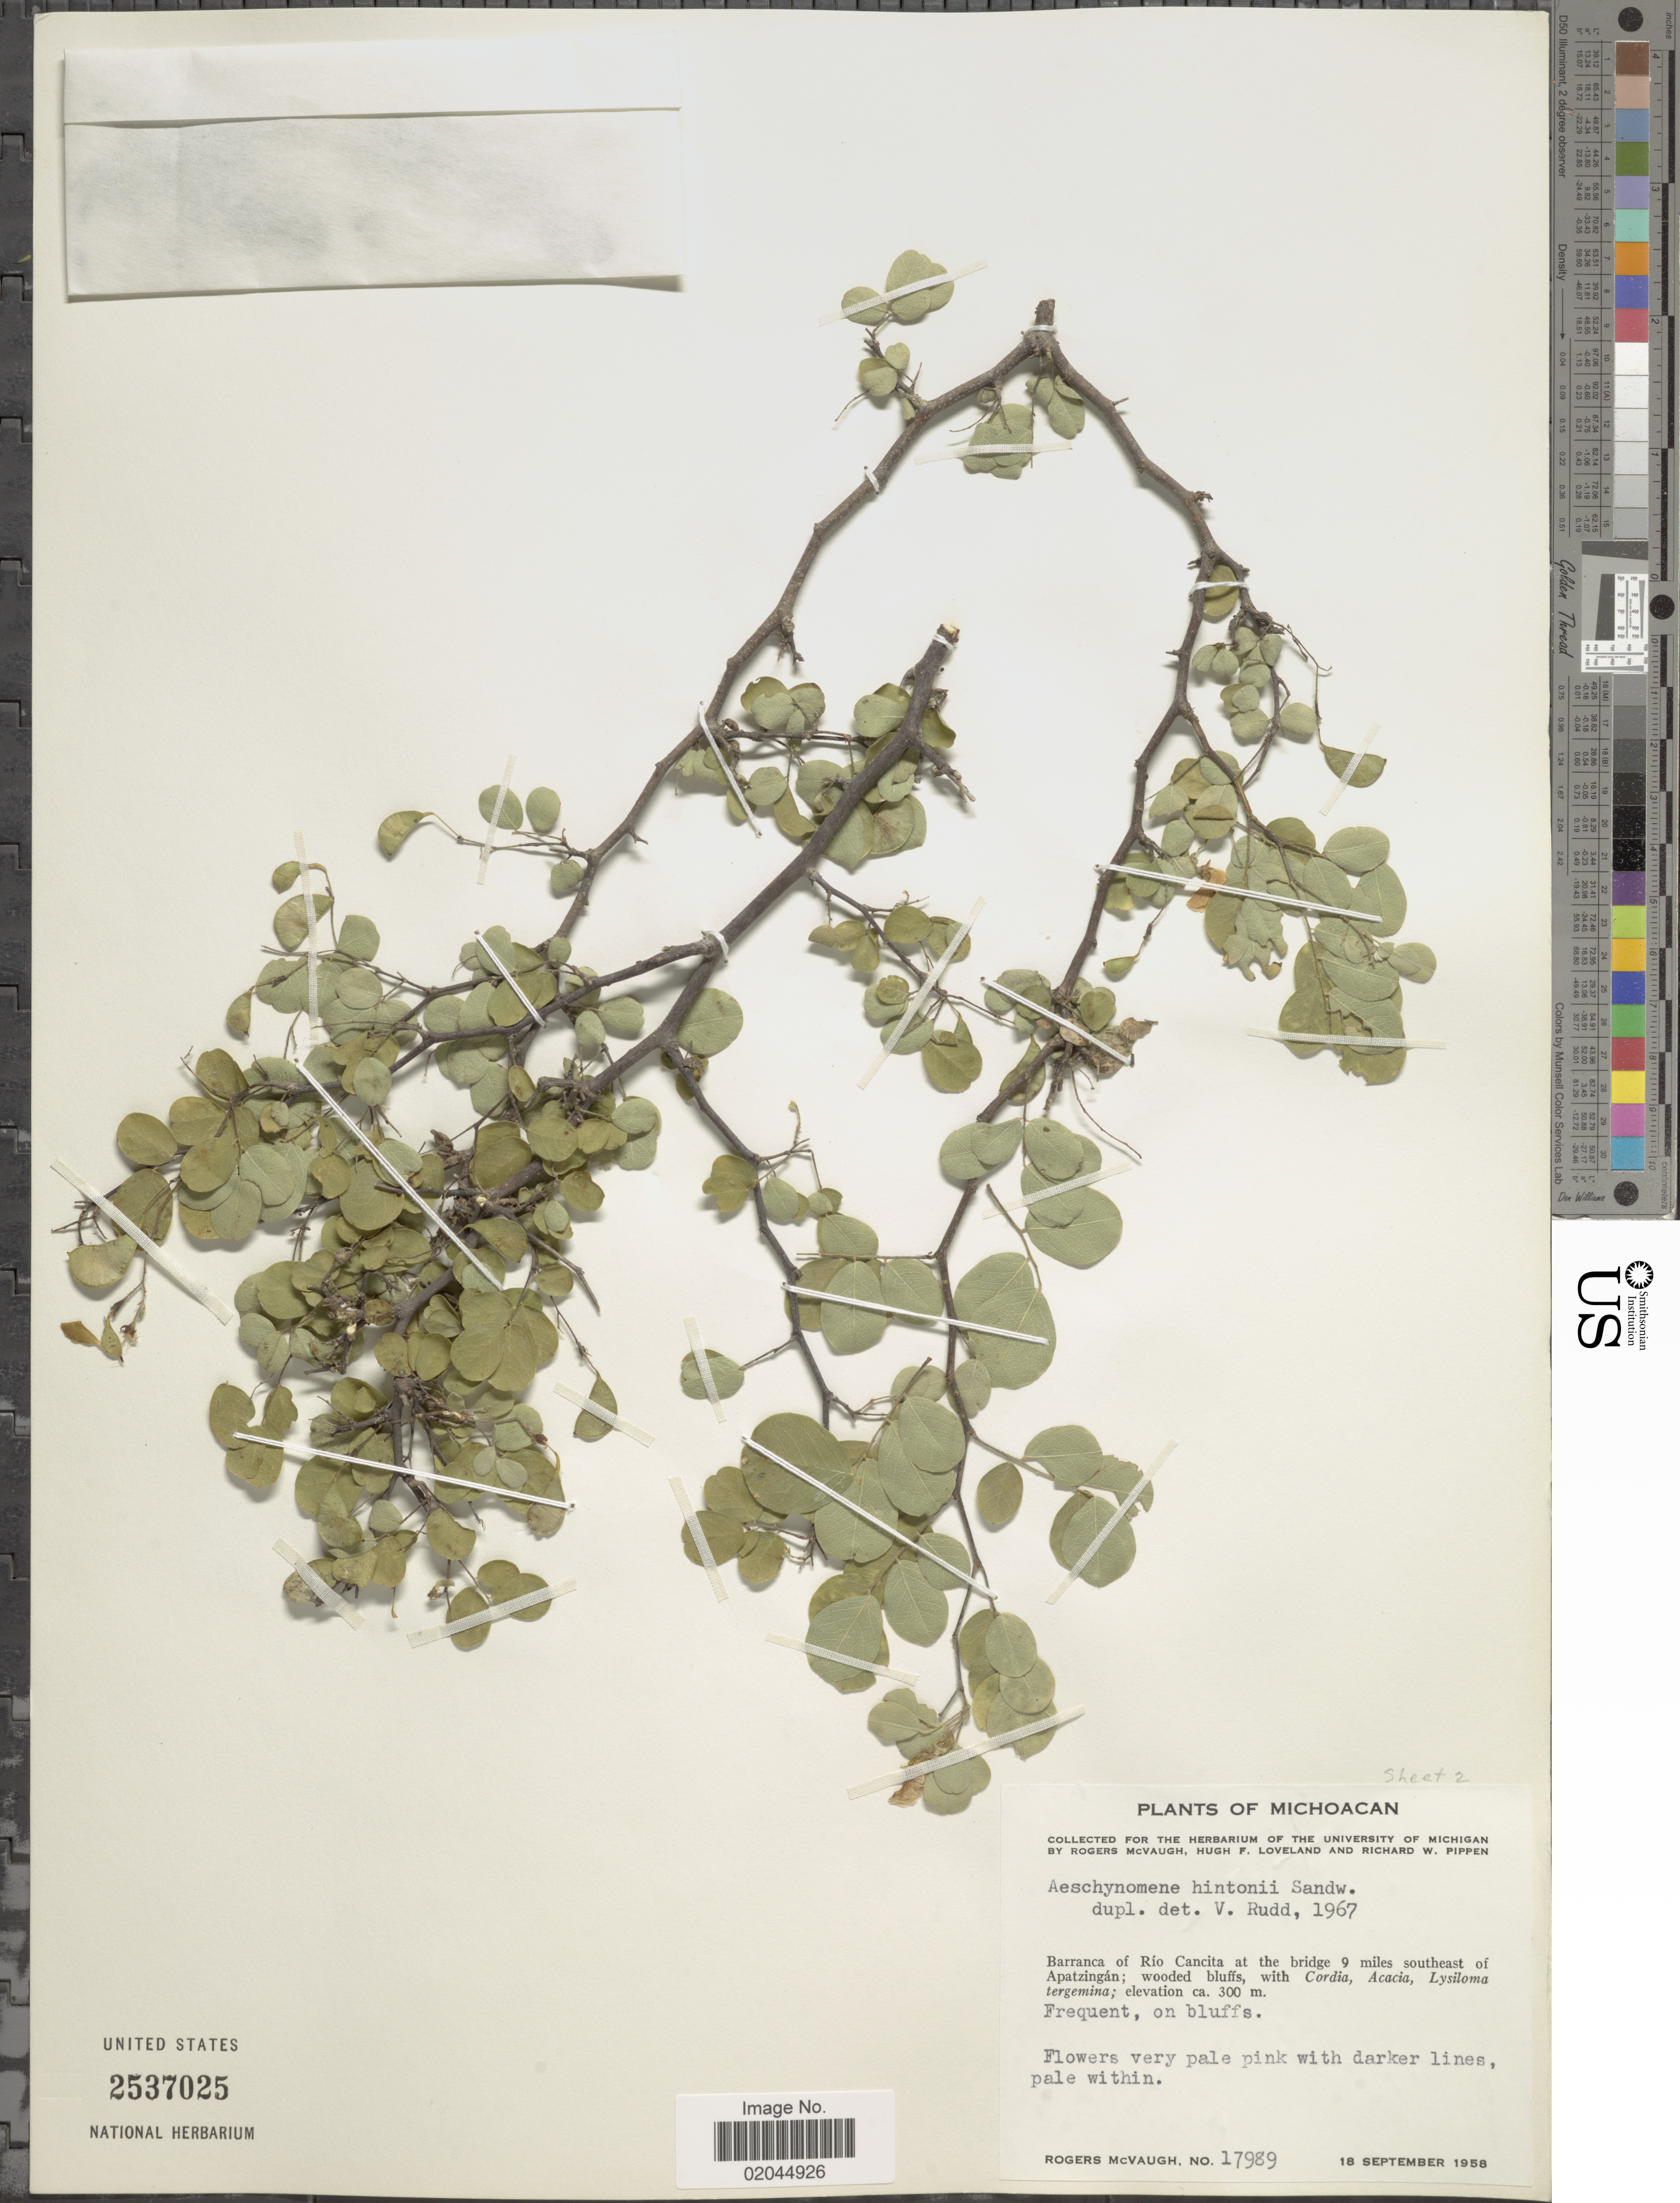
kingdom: Plantae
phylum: Tracheophyta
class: Magnoliopsida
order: Fabales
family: Fabaceae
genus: Aeschynomene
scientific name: Aeschynomene hintoni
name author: Sandwith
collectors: R. McVaugh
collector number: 17989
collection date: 1958-09-18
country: Mexico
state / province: Michoacán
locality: Barranca of Rio Cancita at the bridge 9 miles southeast of Apatzingan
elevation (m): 300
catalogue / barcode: US 2537025